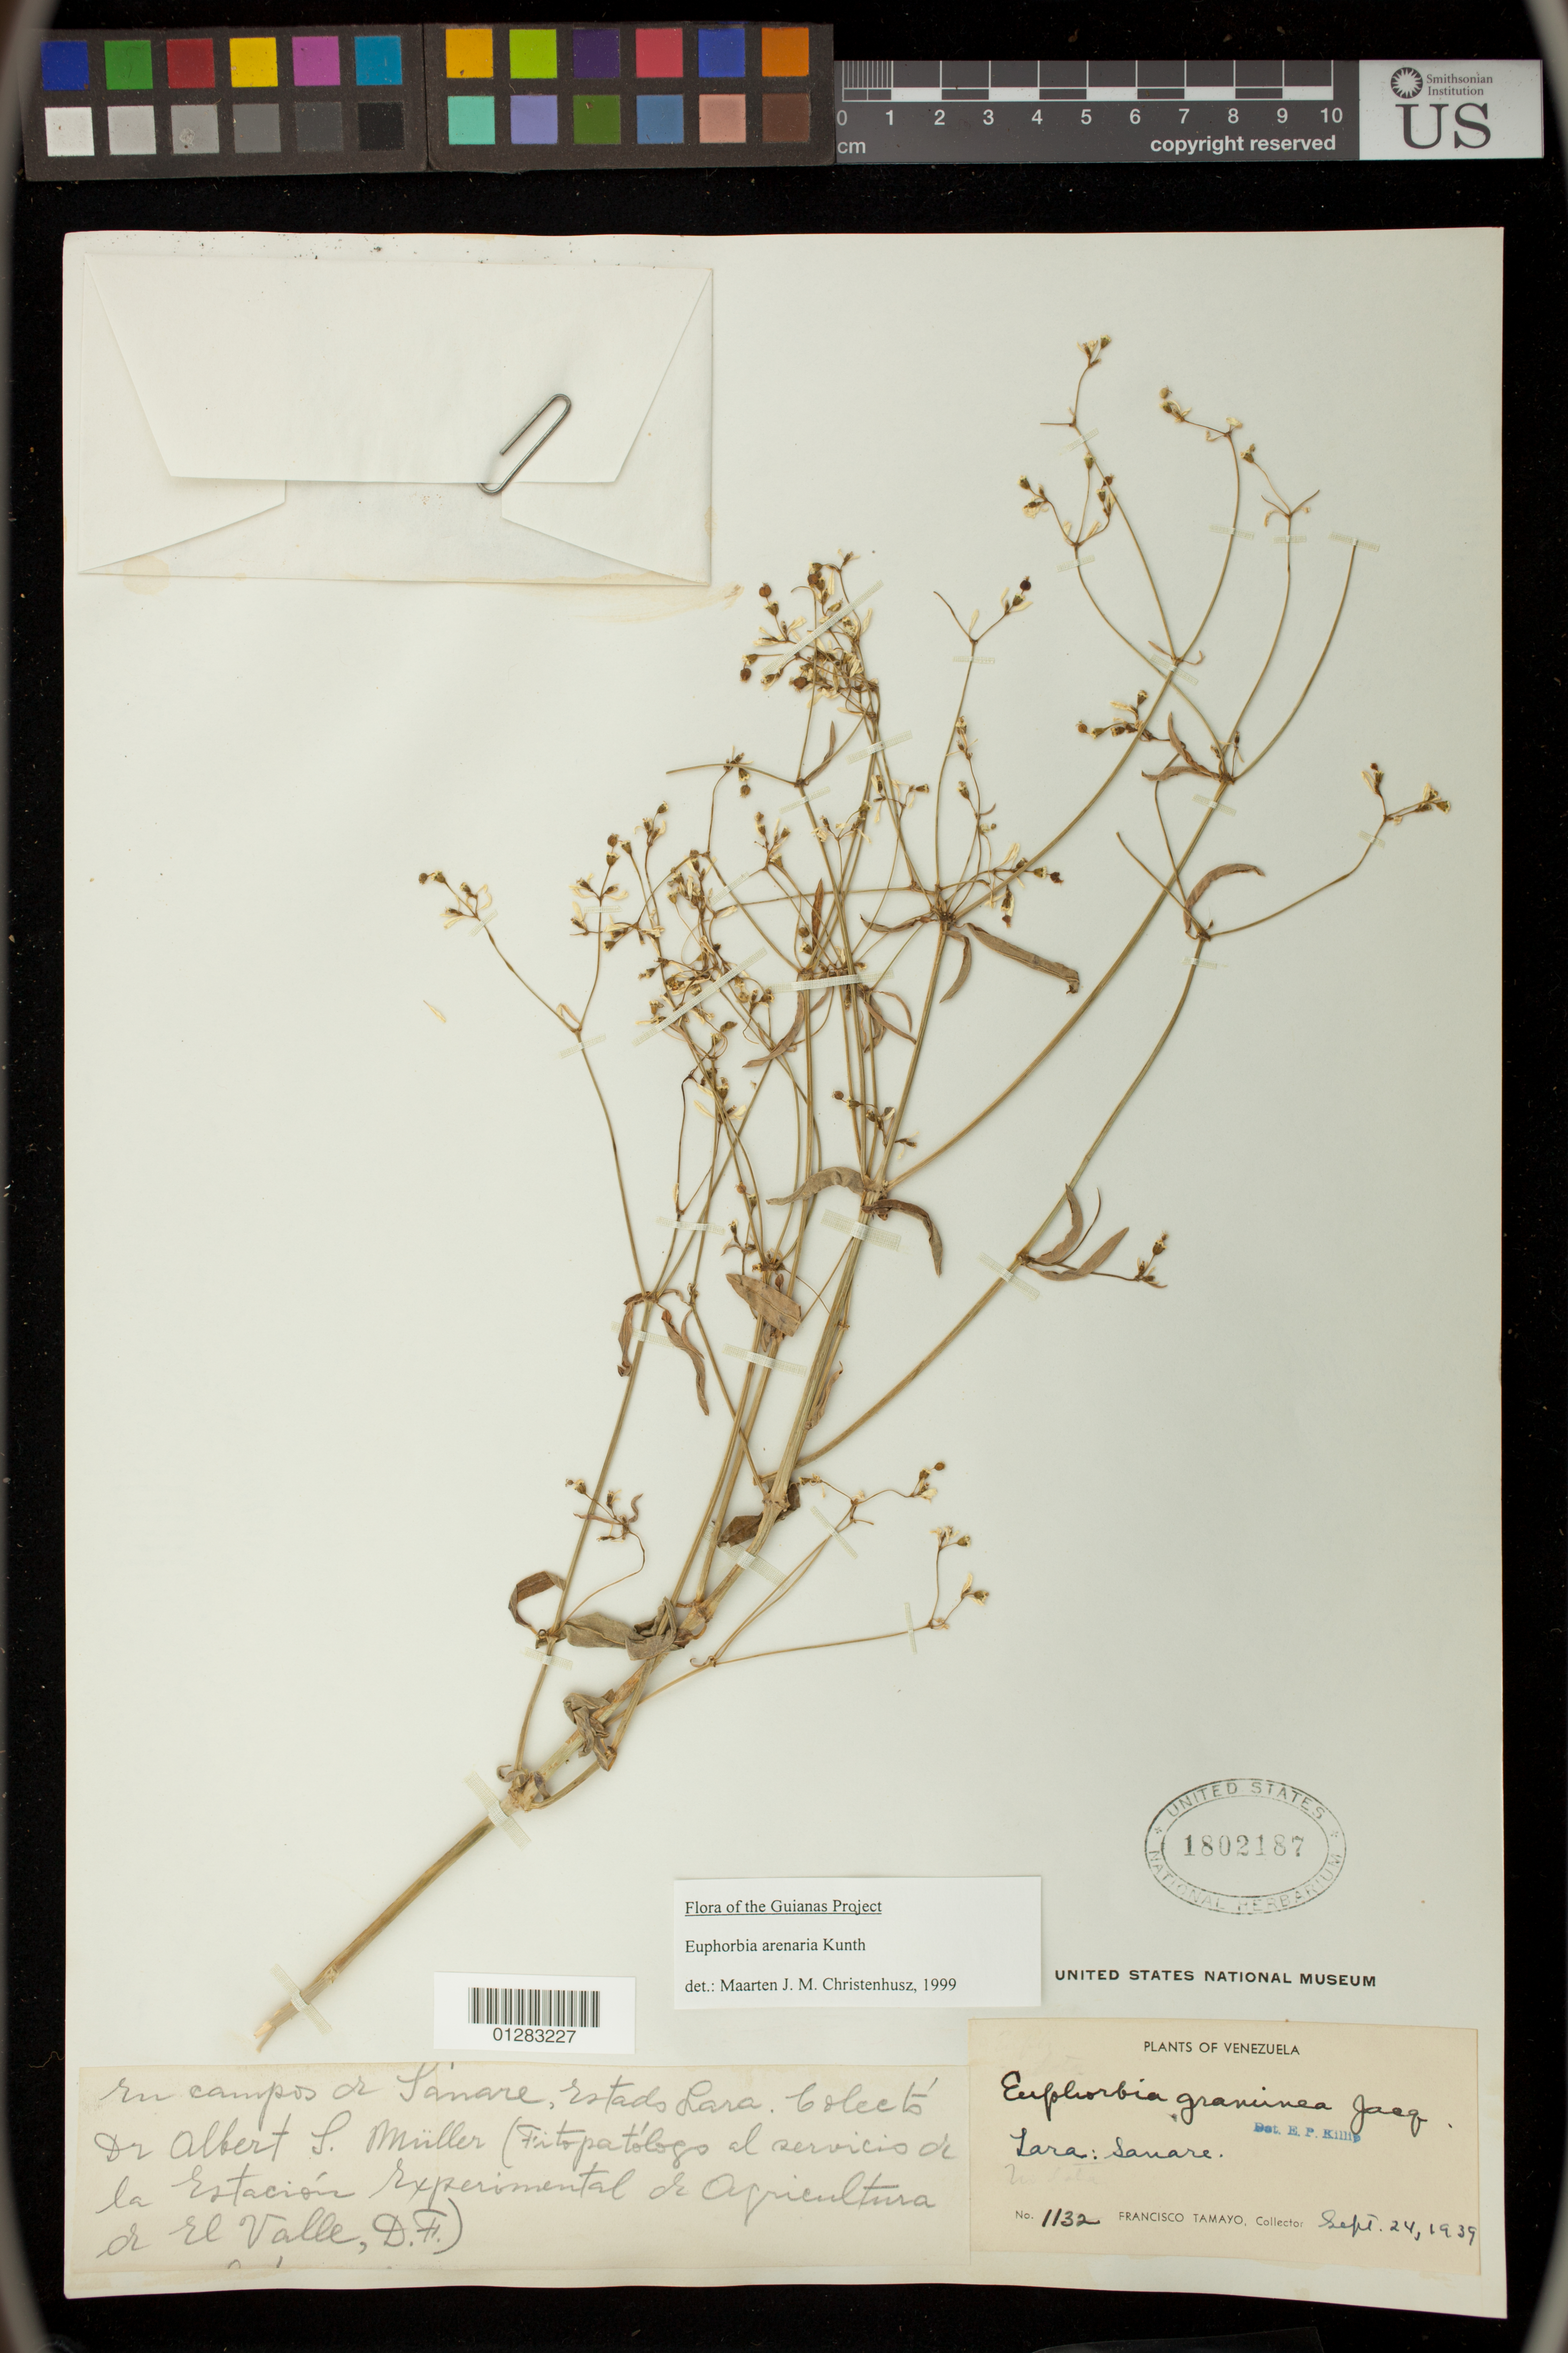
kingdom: Plantae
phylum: Tracheophyta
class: Magnoliopsida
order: Malpighiales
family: Euphorbiaceae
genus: Euphorbia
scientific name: Euphorbia arenaria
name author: Kunth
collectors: F. Tamayo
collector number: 1132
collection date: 1939-09-24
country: Venezuela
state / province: Lara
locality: Sanare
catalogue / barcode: US 1802187